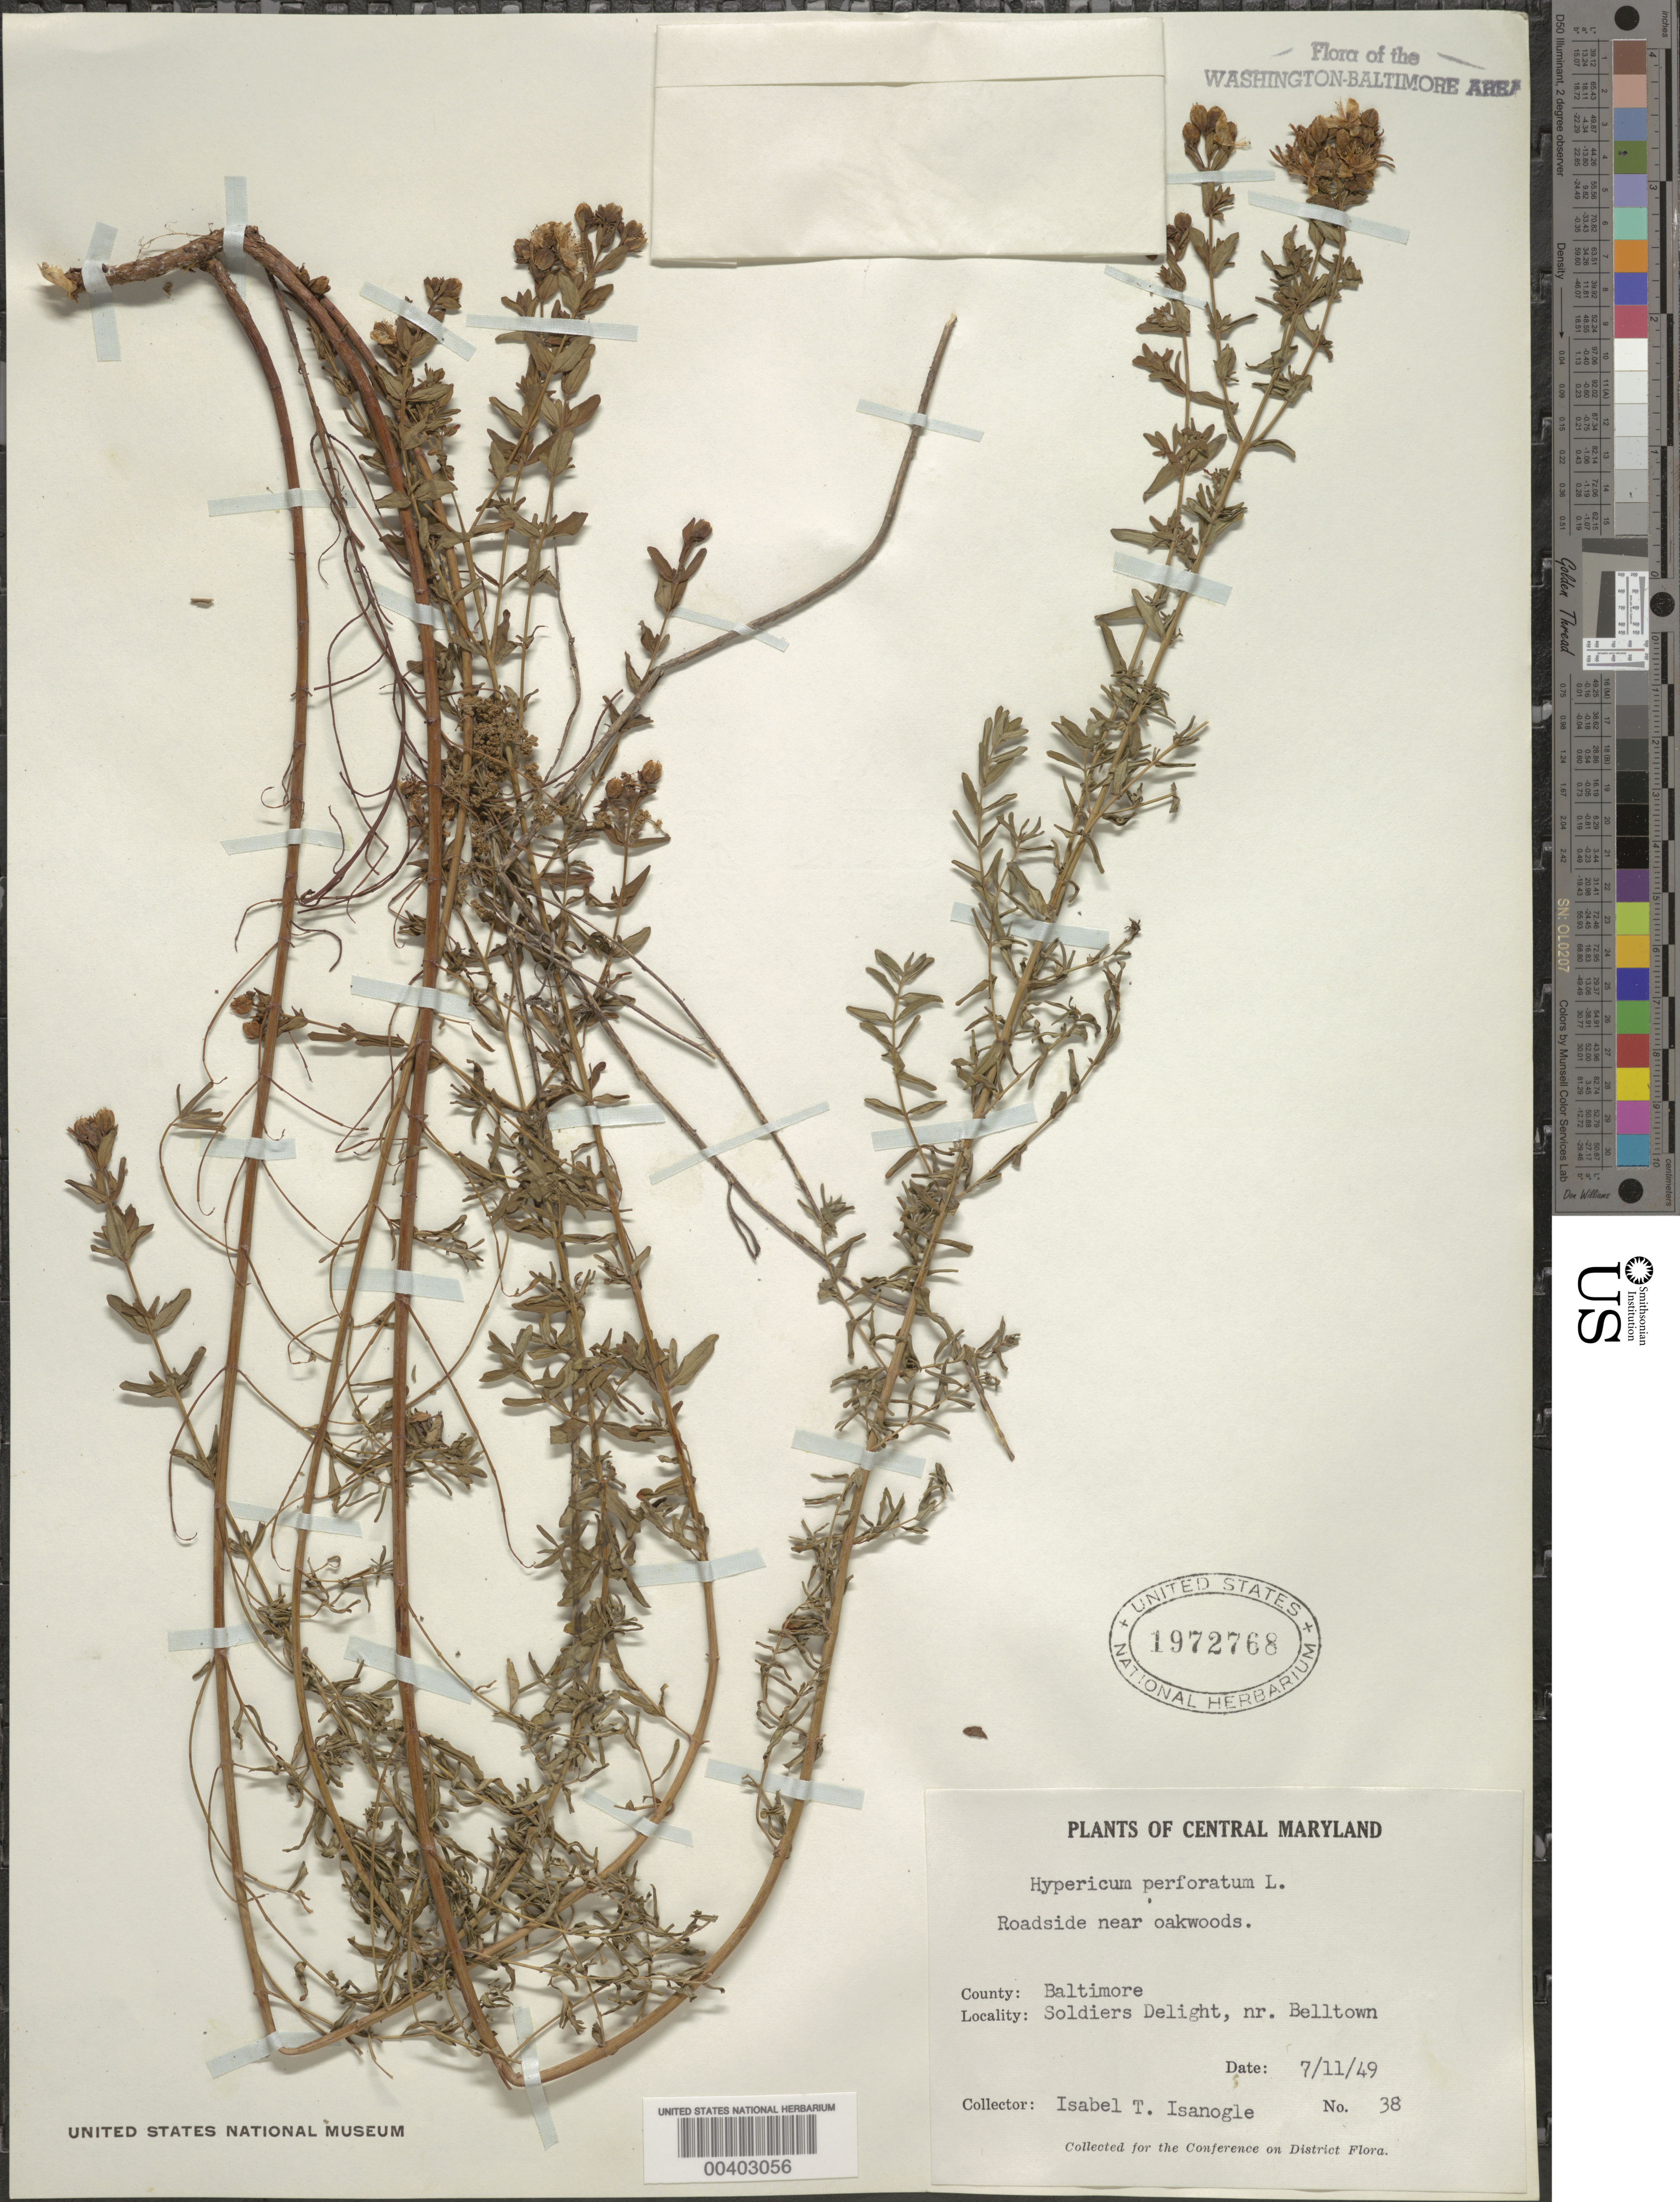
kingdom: Plantae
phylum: Tracheophyta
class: Magnoliopsida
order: Malpighiales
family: Hypericaceae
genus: Hypericum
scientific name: Hypericum perforatum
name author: L.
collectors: I. Isanogle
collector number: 38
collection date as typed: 11 Jul 1949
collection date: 1949-07-11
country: United States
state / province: Maryland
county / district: Baltimore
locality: Soldiers Delight, near Belltown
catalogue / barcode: US 1972768